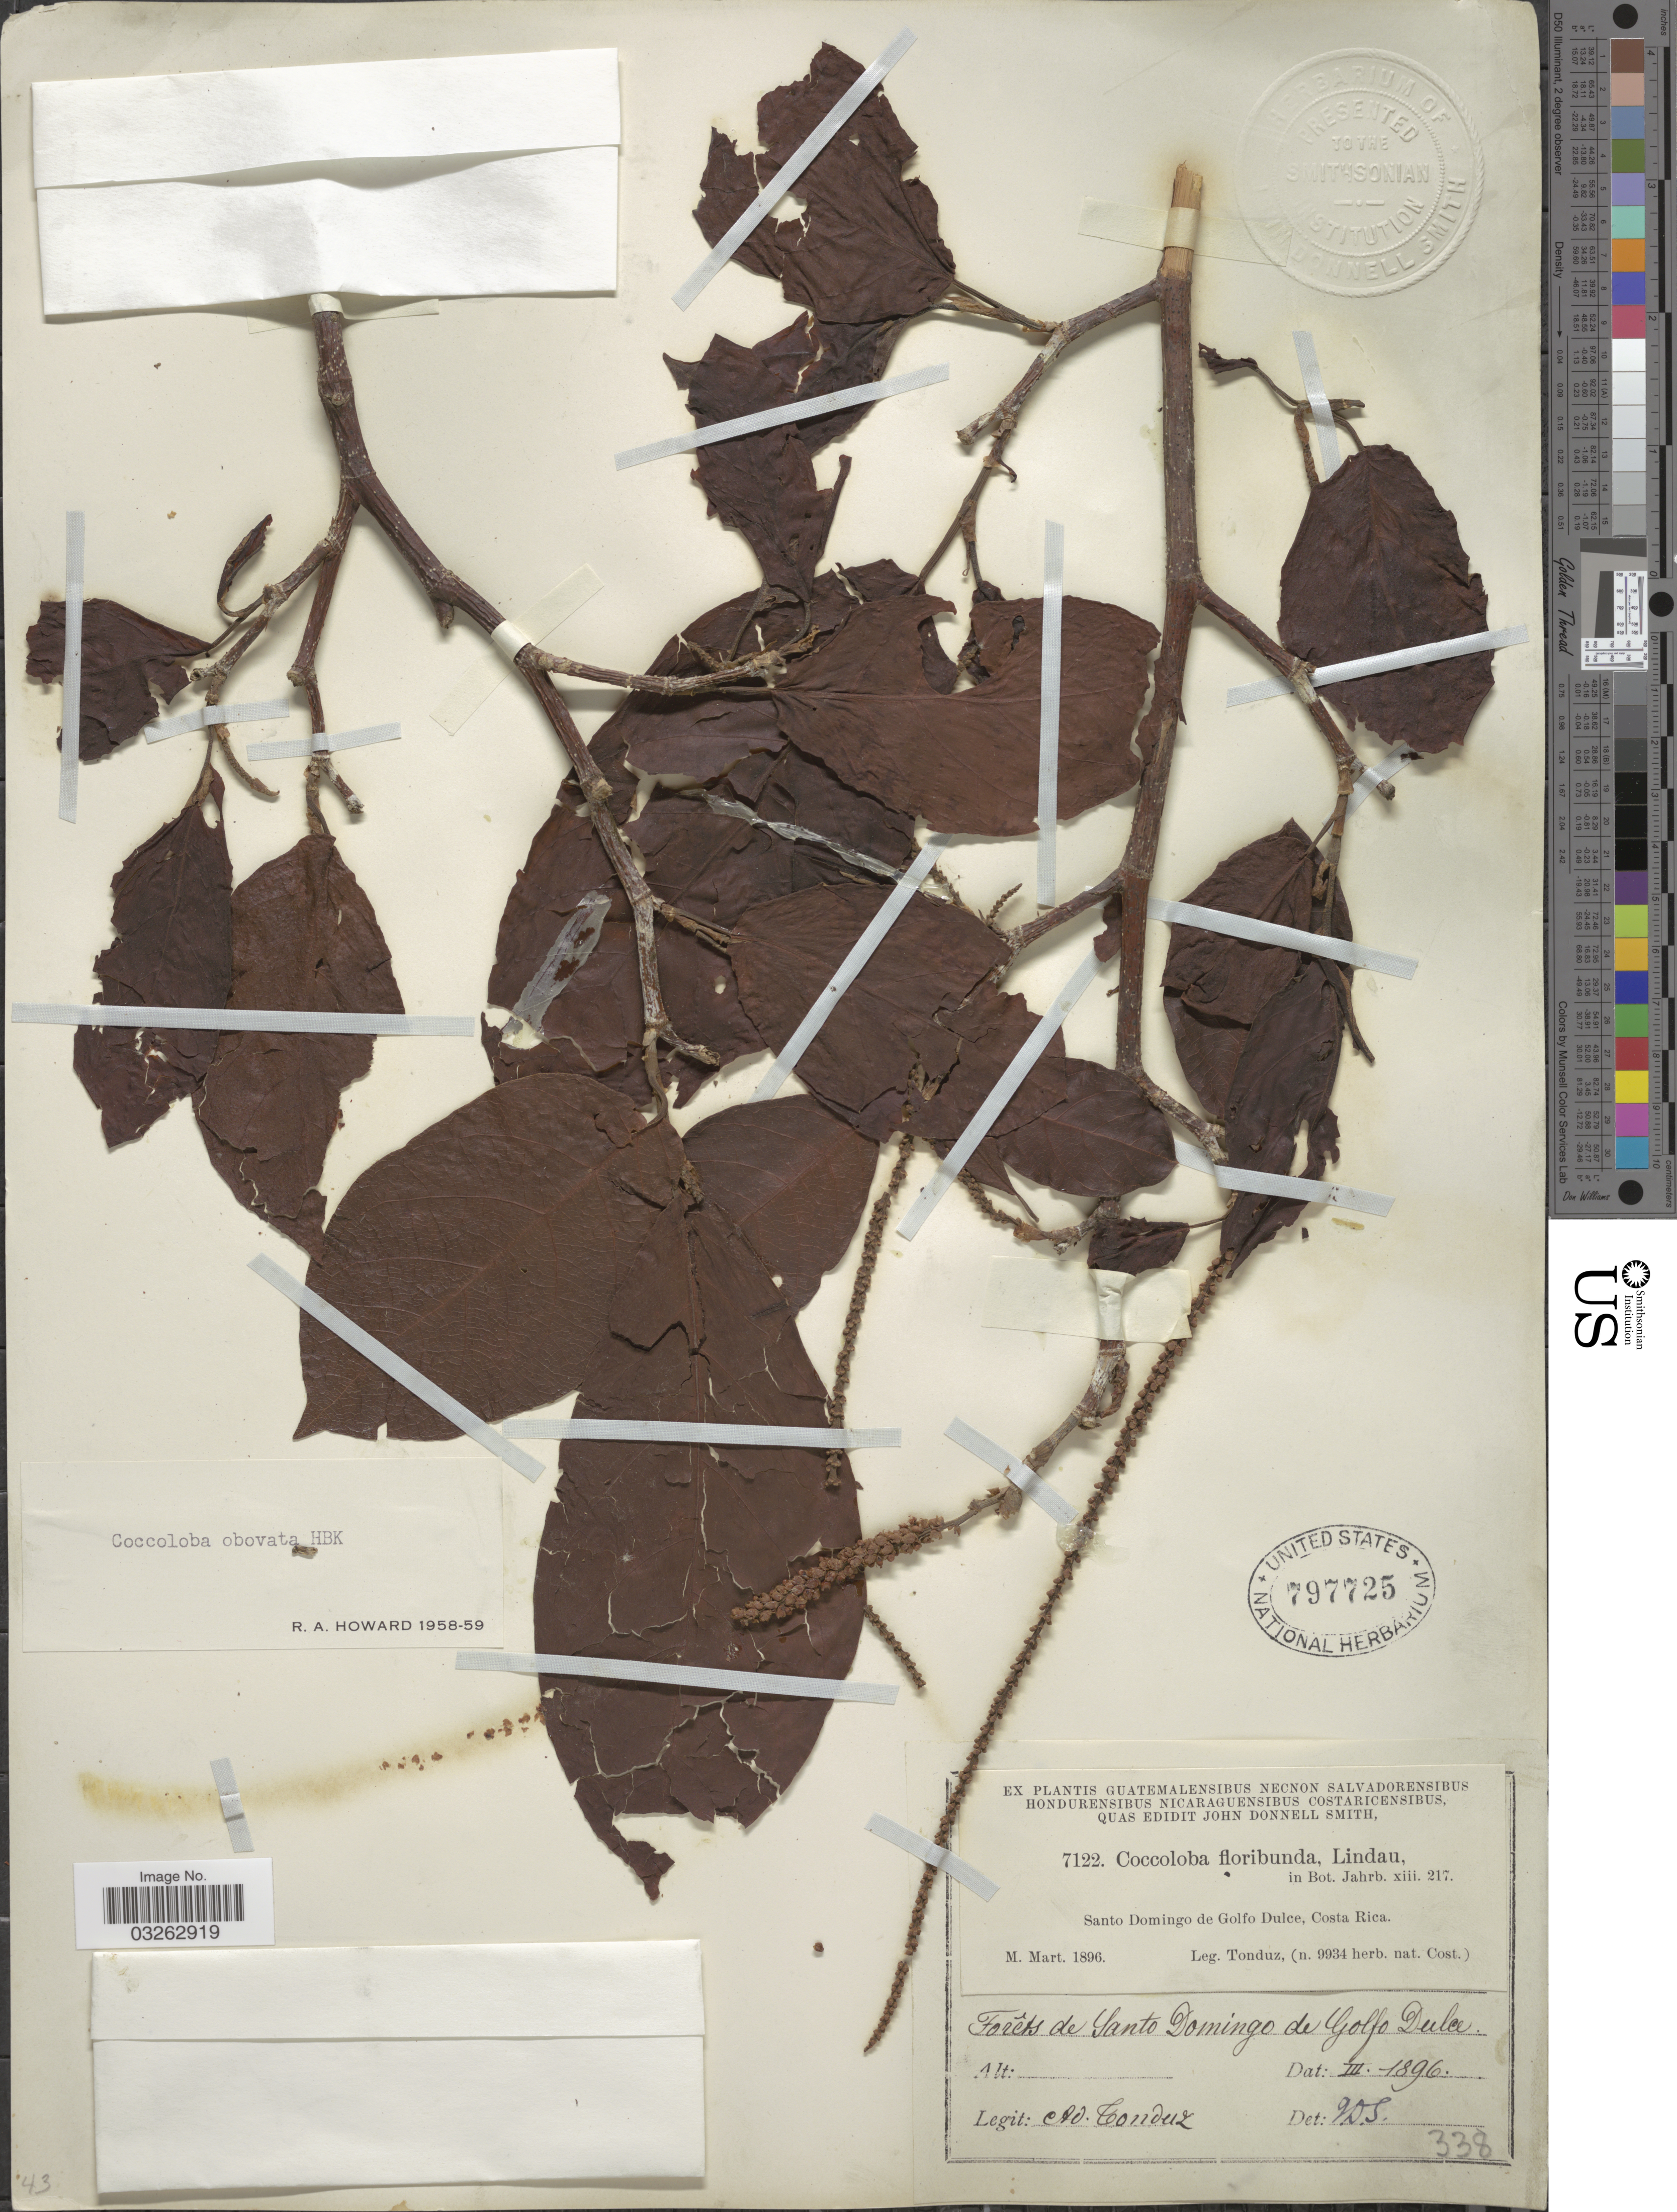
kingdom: Plantae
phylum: Tracheophyta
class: Magnoliopsida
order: Caryophyllales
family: Polygonaceae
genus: Coccoloba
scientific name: Coccoloba obovata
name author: Kunth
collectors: A. Tonduz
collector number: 7122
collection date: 1896-03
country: Costa Rica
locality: Santo Domingo de Golfo Dulce.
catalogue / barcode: US 797725